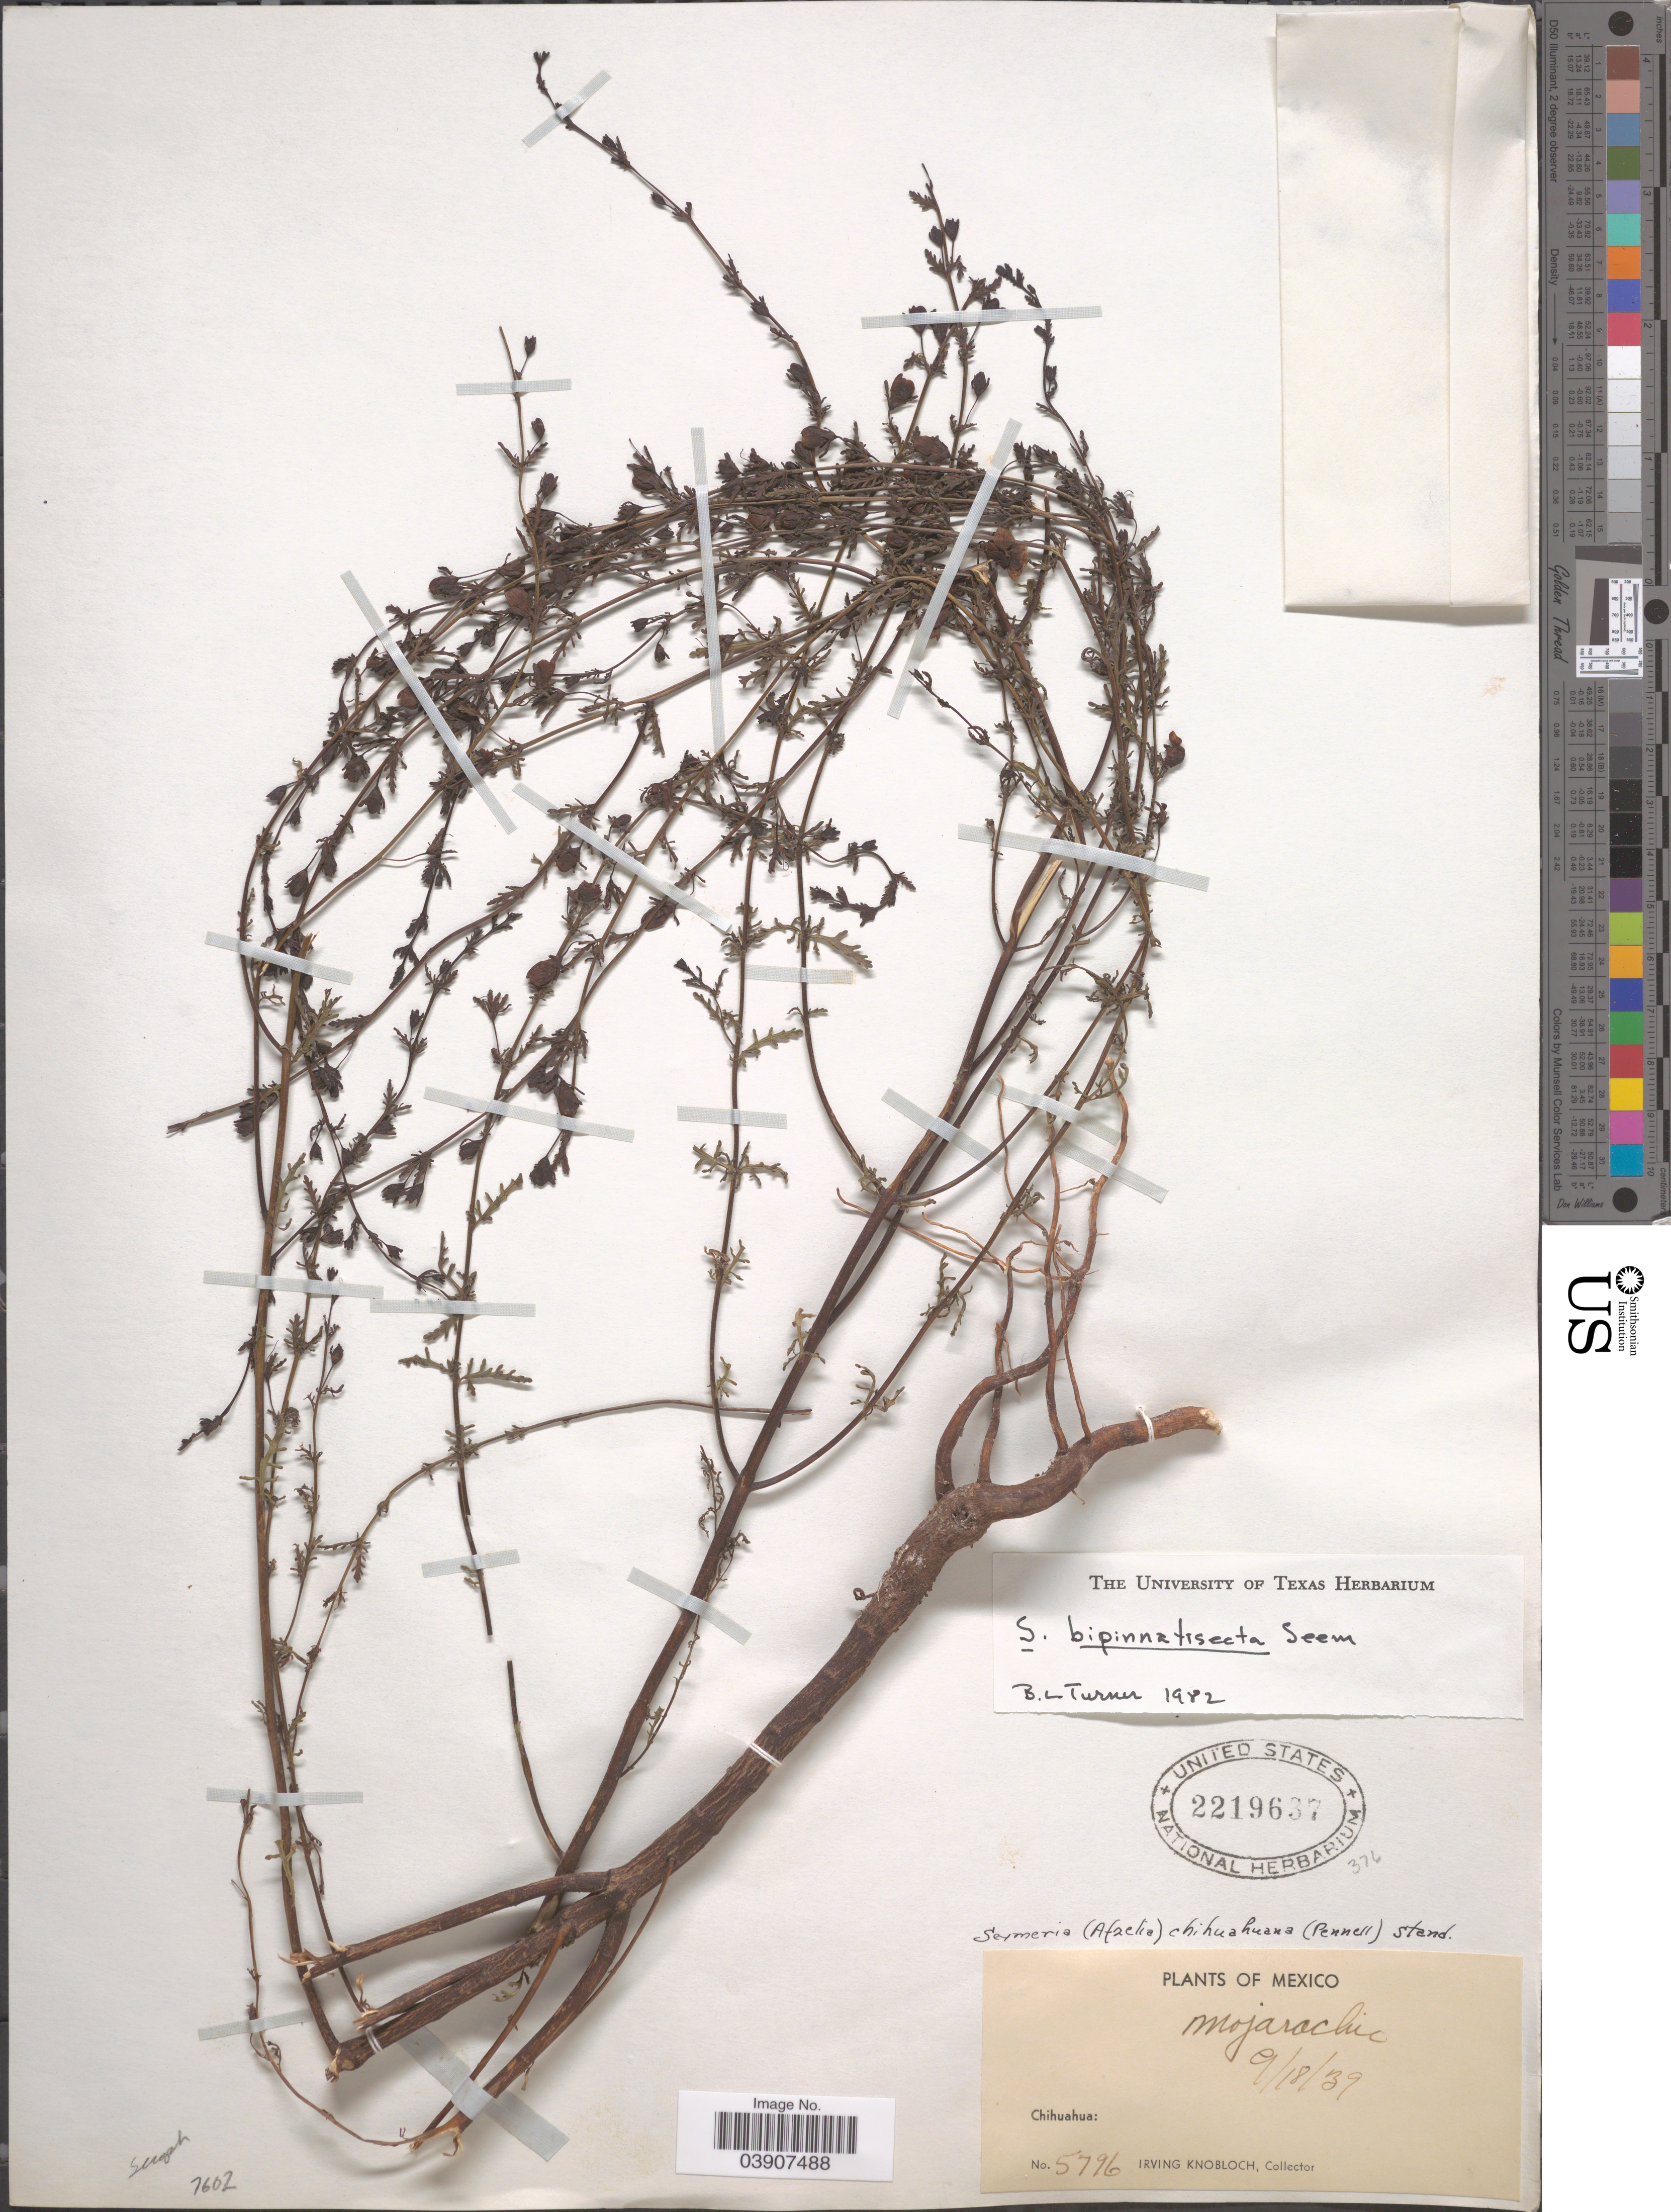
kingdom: Plantae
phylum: Tracheophyta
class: Magnoliopsida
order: Lamiales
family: Orobanchaceae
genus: Seymeria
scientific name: Seymeria bipinnatisecta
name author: Seem.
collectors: I. W. Knobloch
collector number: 5796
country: Mexico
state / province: Chihuahua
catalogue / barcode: US 2219637